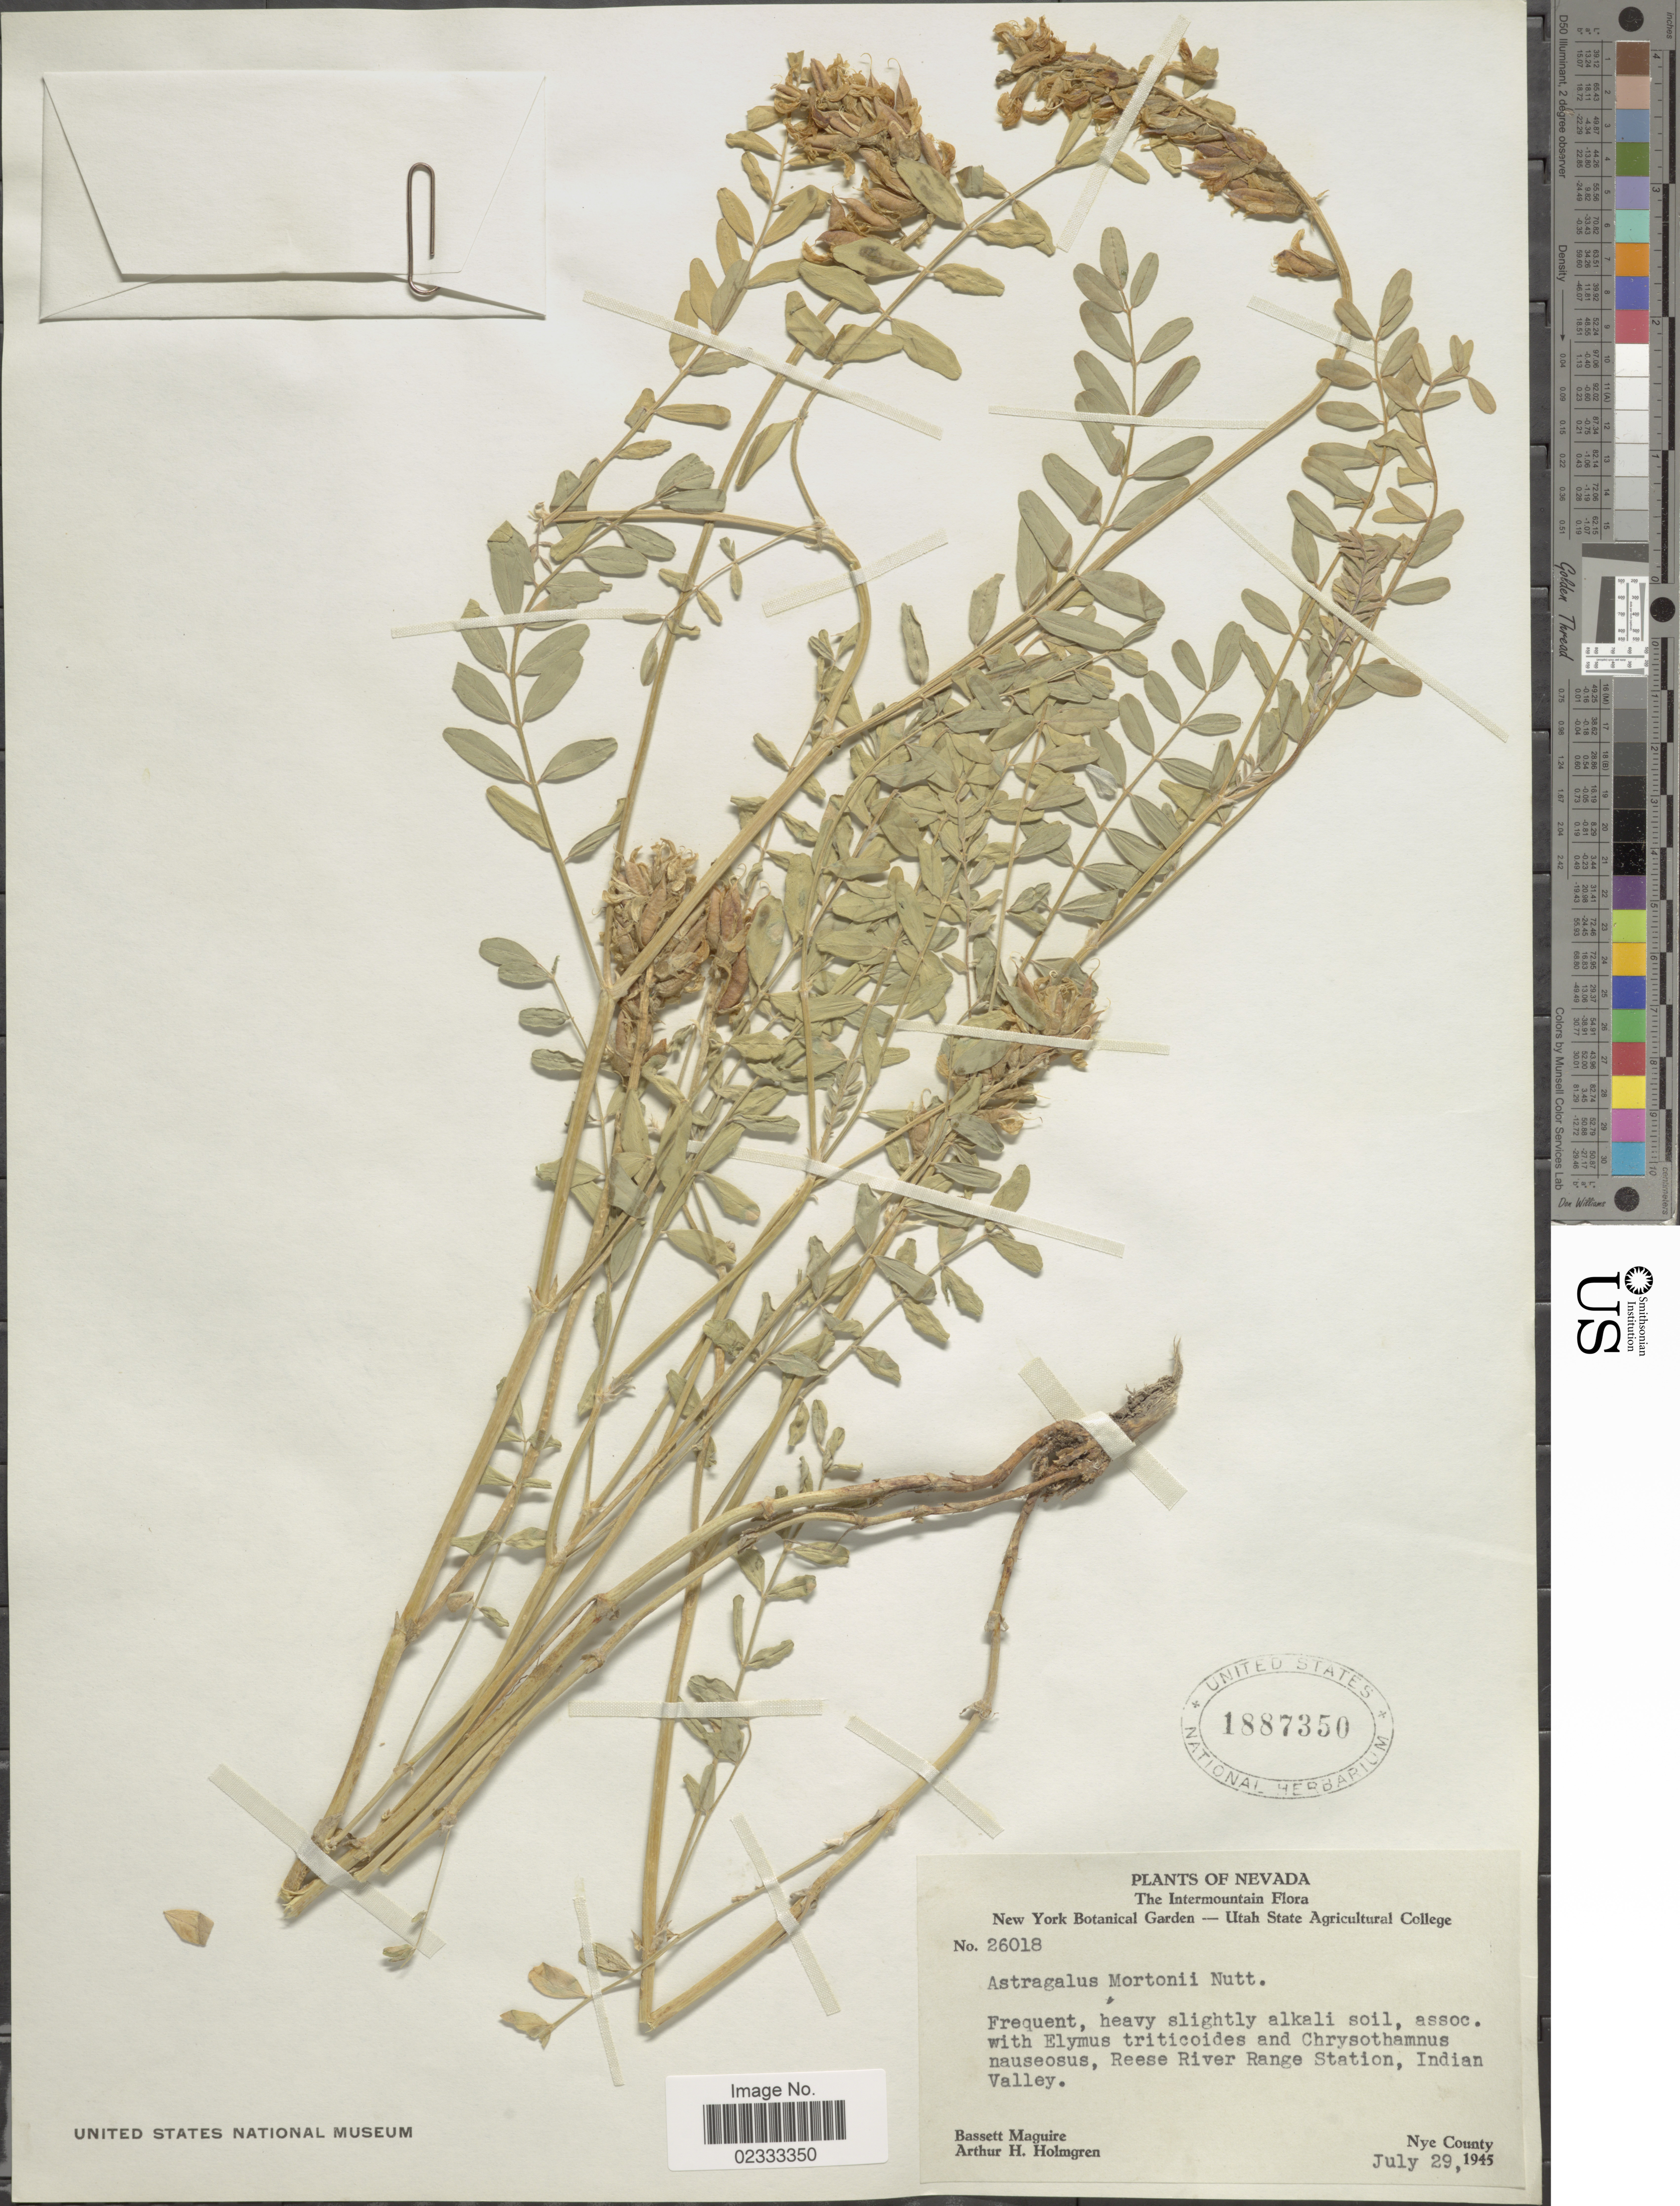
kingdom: Plantae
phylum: Tracheophyta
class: Magnoliopsida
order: Fabales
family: Fabaceae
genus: Astragalus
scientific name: Astragalus mortonii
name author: Nutt.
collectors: B. Maguire & A. H. Holmgren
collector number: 26018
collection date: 1945-07-29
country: United States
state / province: Nevada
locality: The Intermountain flora, Reese River Range Station, Indian Valley, Nye County.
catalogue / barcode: US 1887350